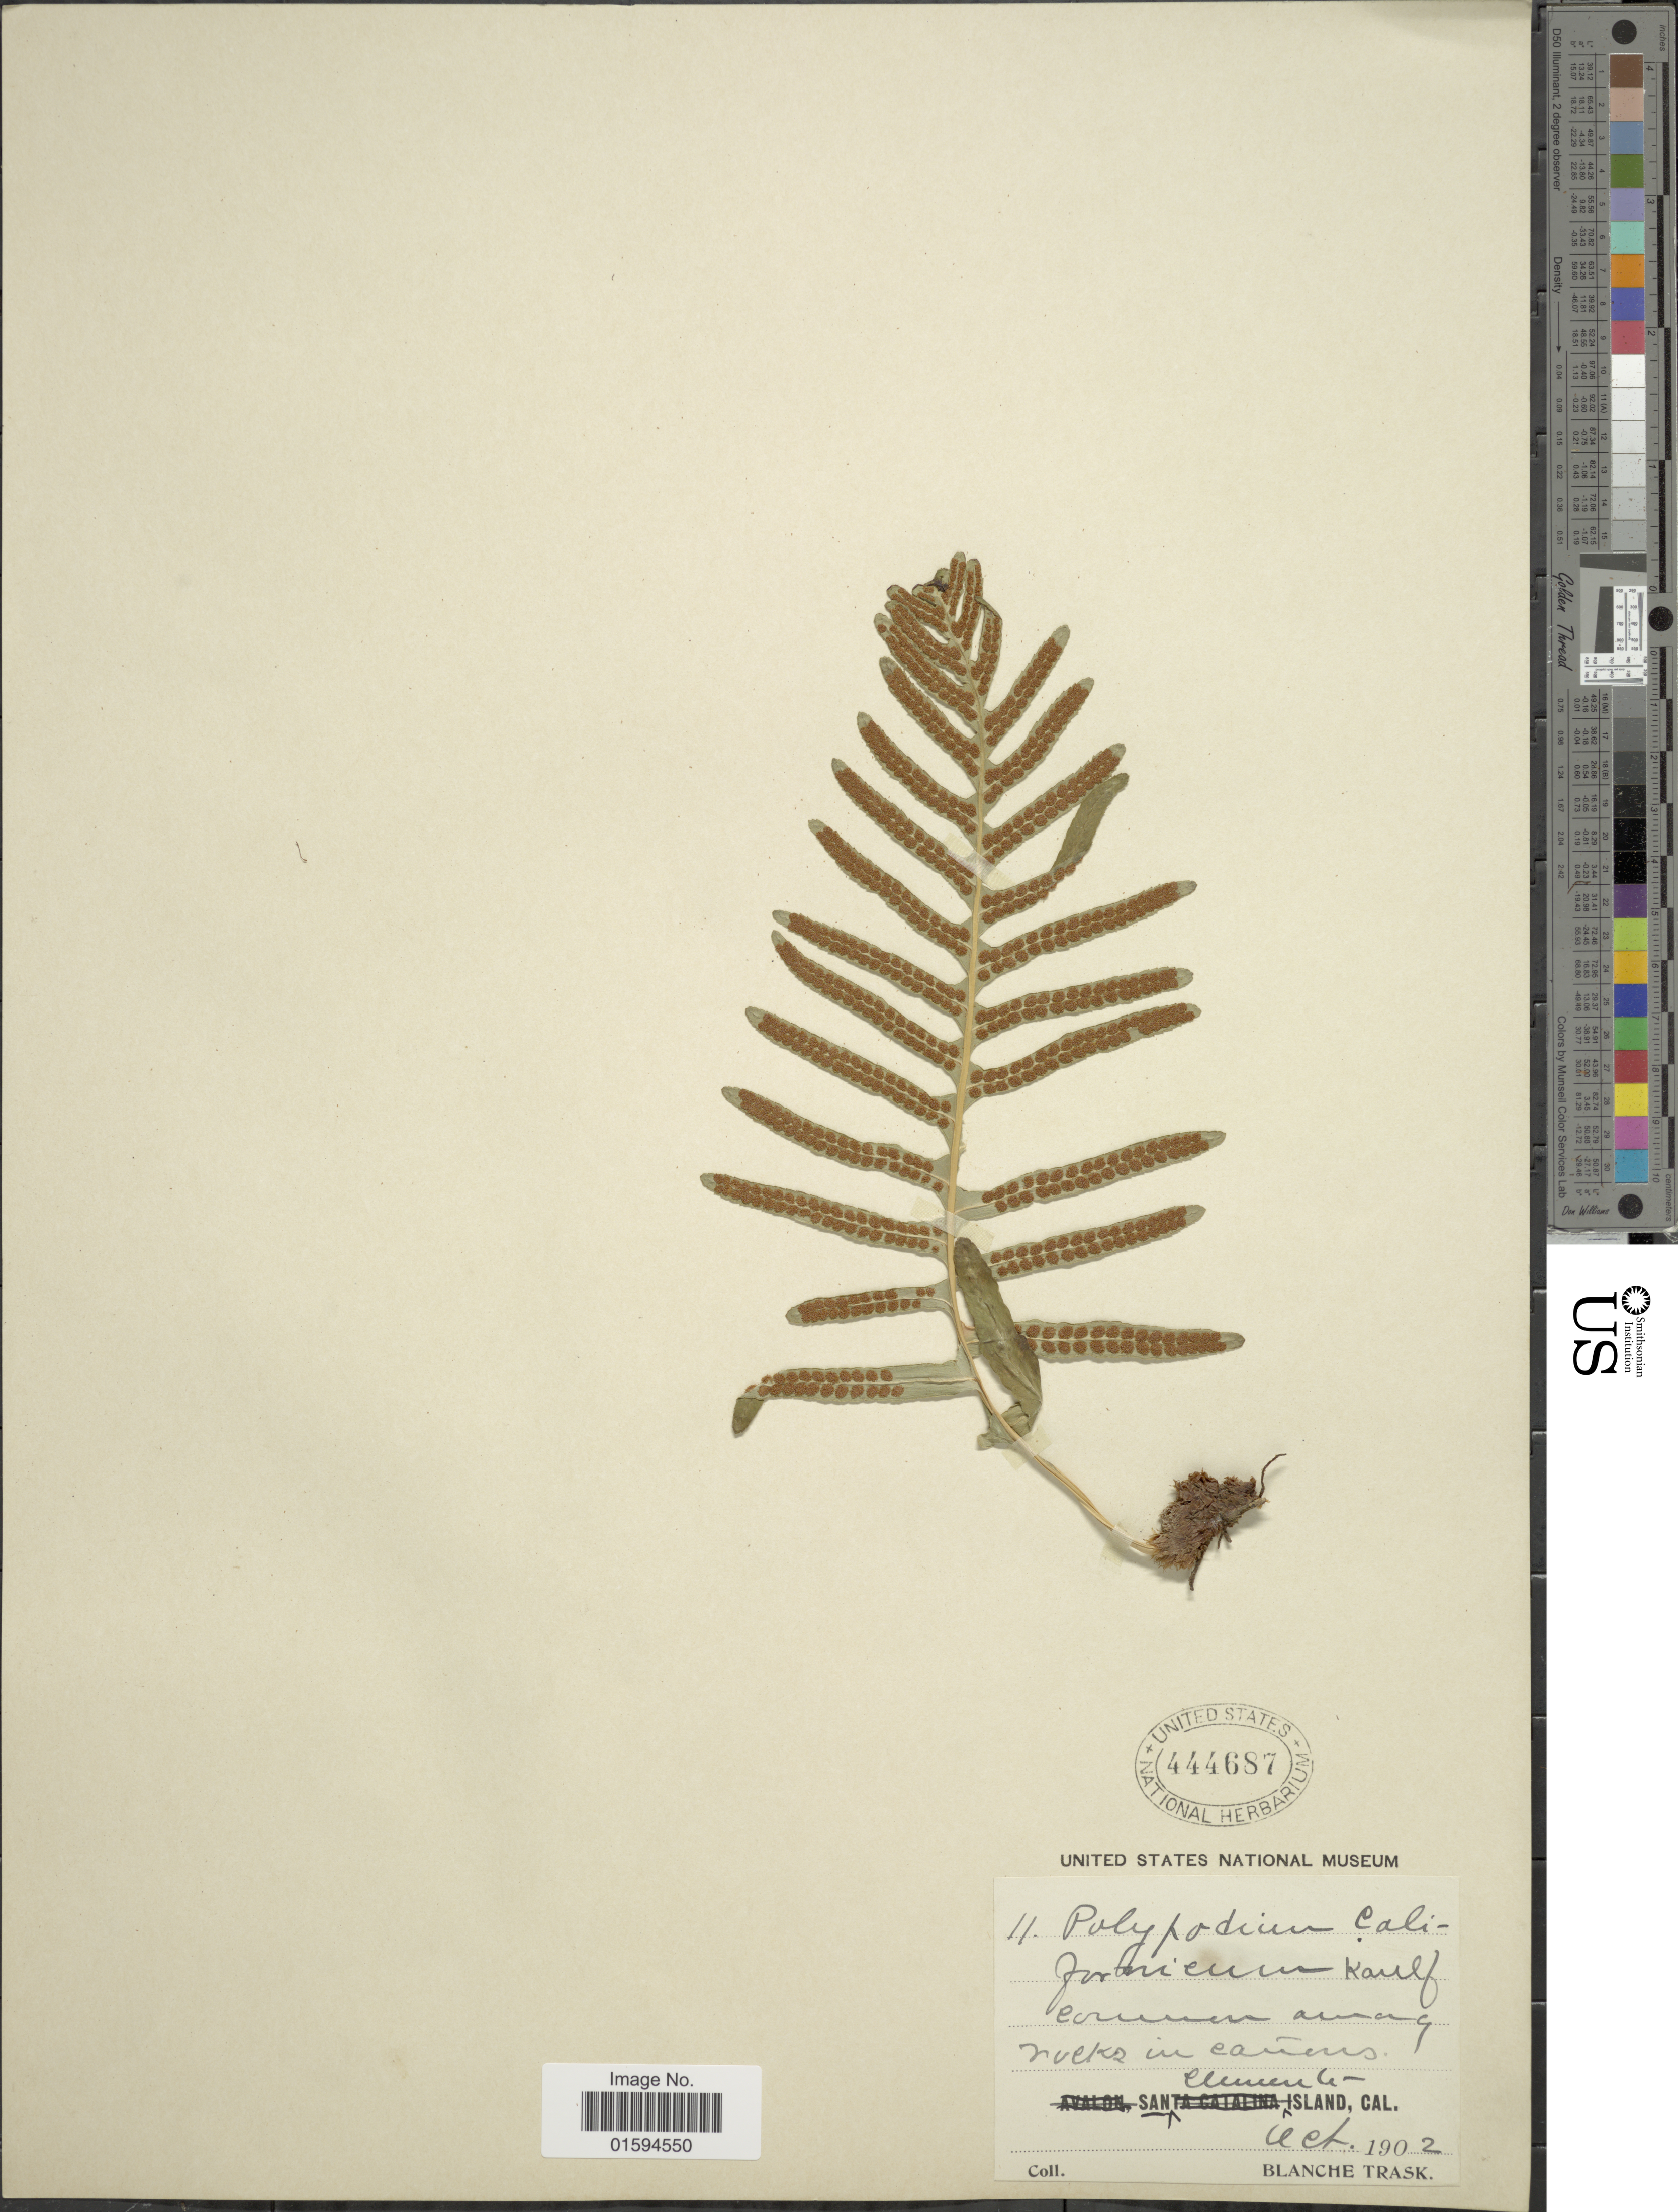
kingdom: Plantae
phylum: Tracheophyta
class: Polypodiopsida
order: Polypodiales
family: Polypodiaceae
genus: Polypodium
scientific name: Polypodium californicum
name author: Kaulf.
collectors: B. Trask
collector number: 11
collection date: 1902-10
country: United States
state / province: California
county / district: Los Angeles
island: San Clemente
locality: San Clemente Island.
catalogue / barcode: US 444687